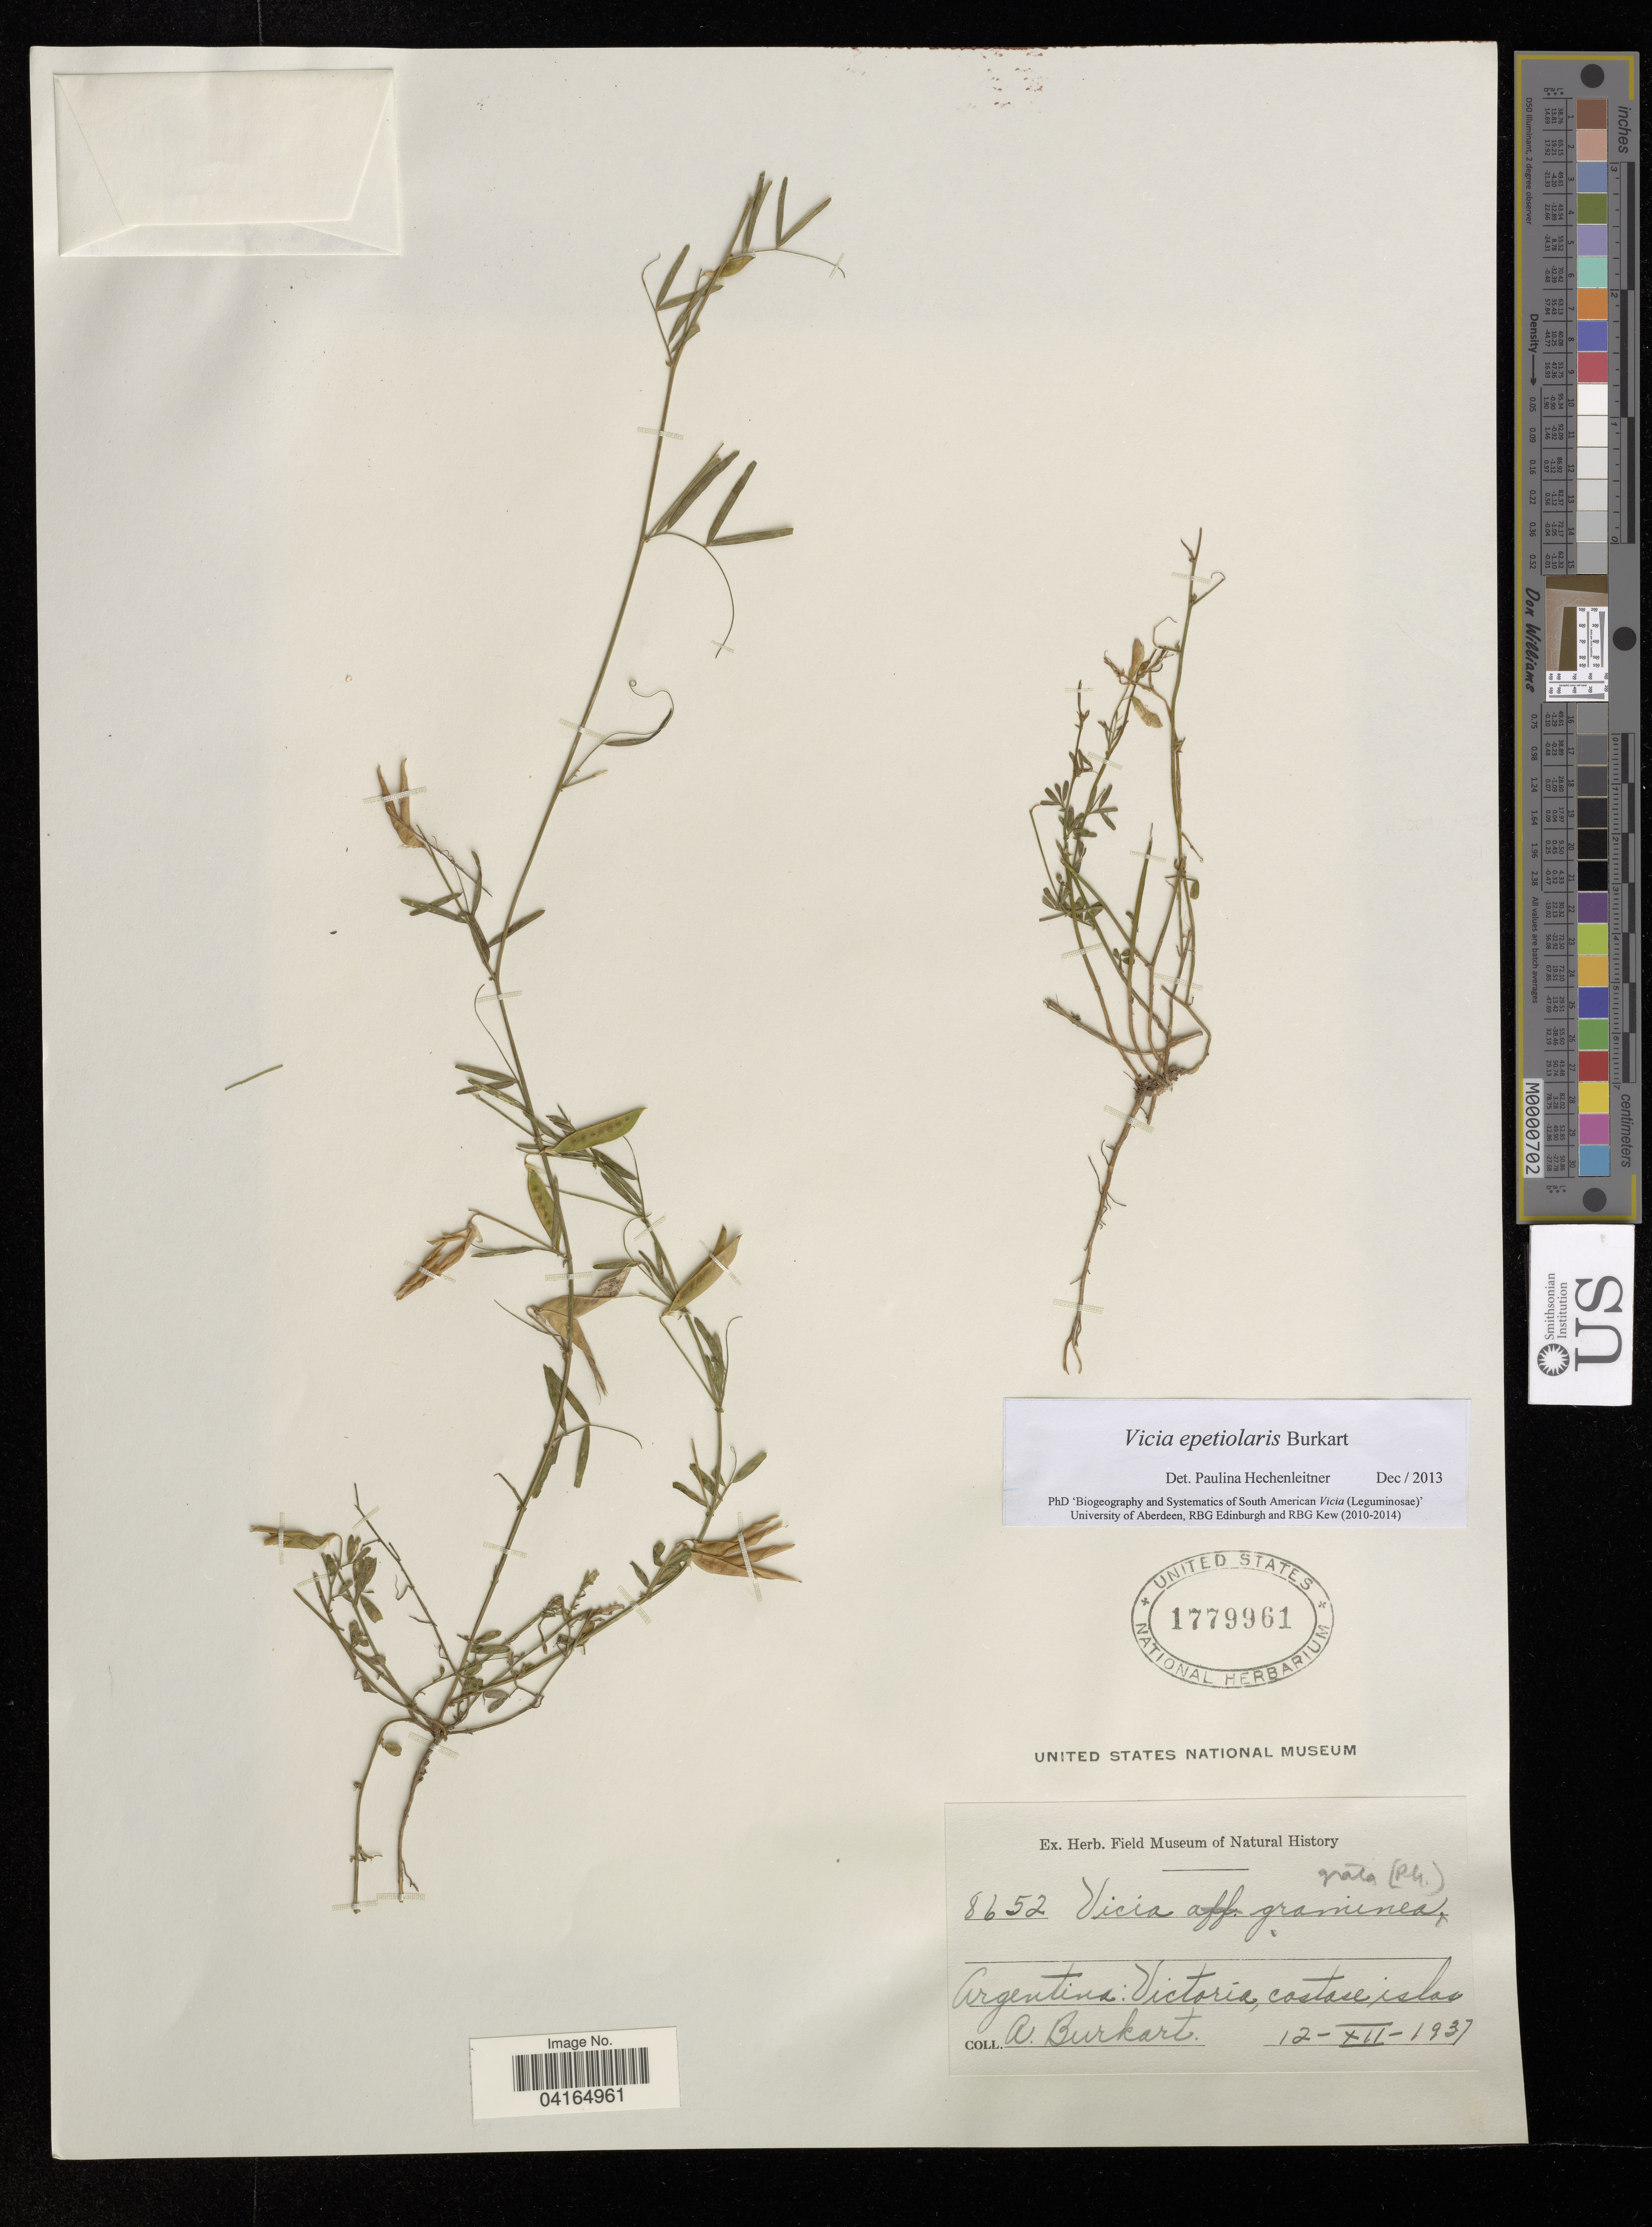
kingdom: Plantae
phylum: Tracheophyta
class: Magnoliopsida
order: Fabales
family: Fabaceae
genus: Vicia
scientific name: Vicia epetiolaris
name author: Burkart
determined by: Hechenleitner, Paulina, RBG Edinburgh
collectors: A. E. Burkart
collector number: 8652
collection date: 1937-12-12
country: Argentina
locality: Victoria, costase islas.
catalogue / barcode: US 1779961